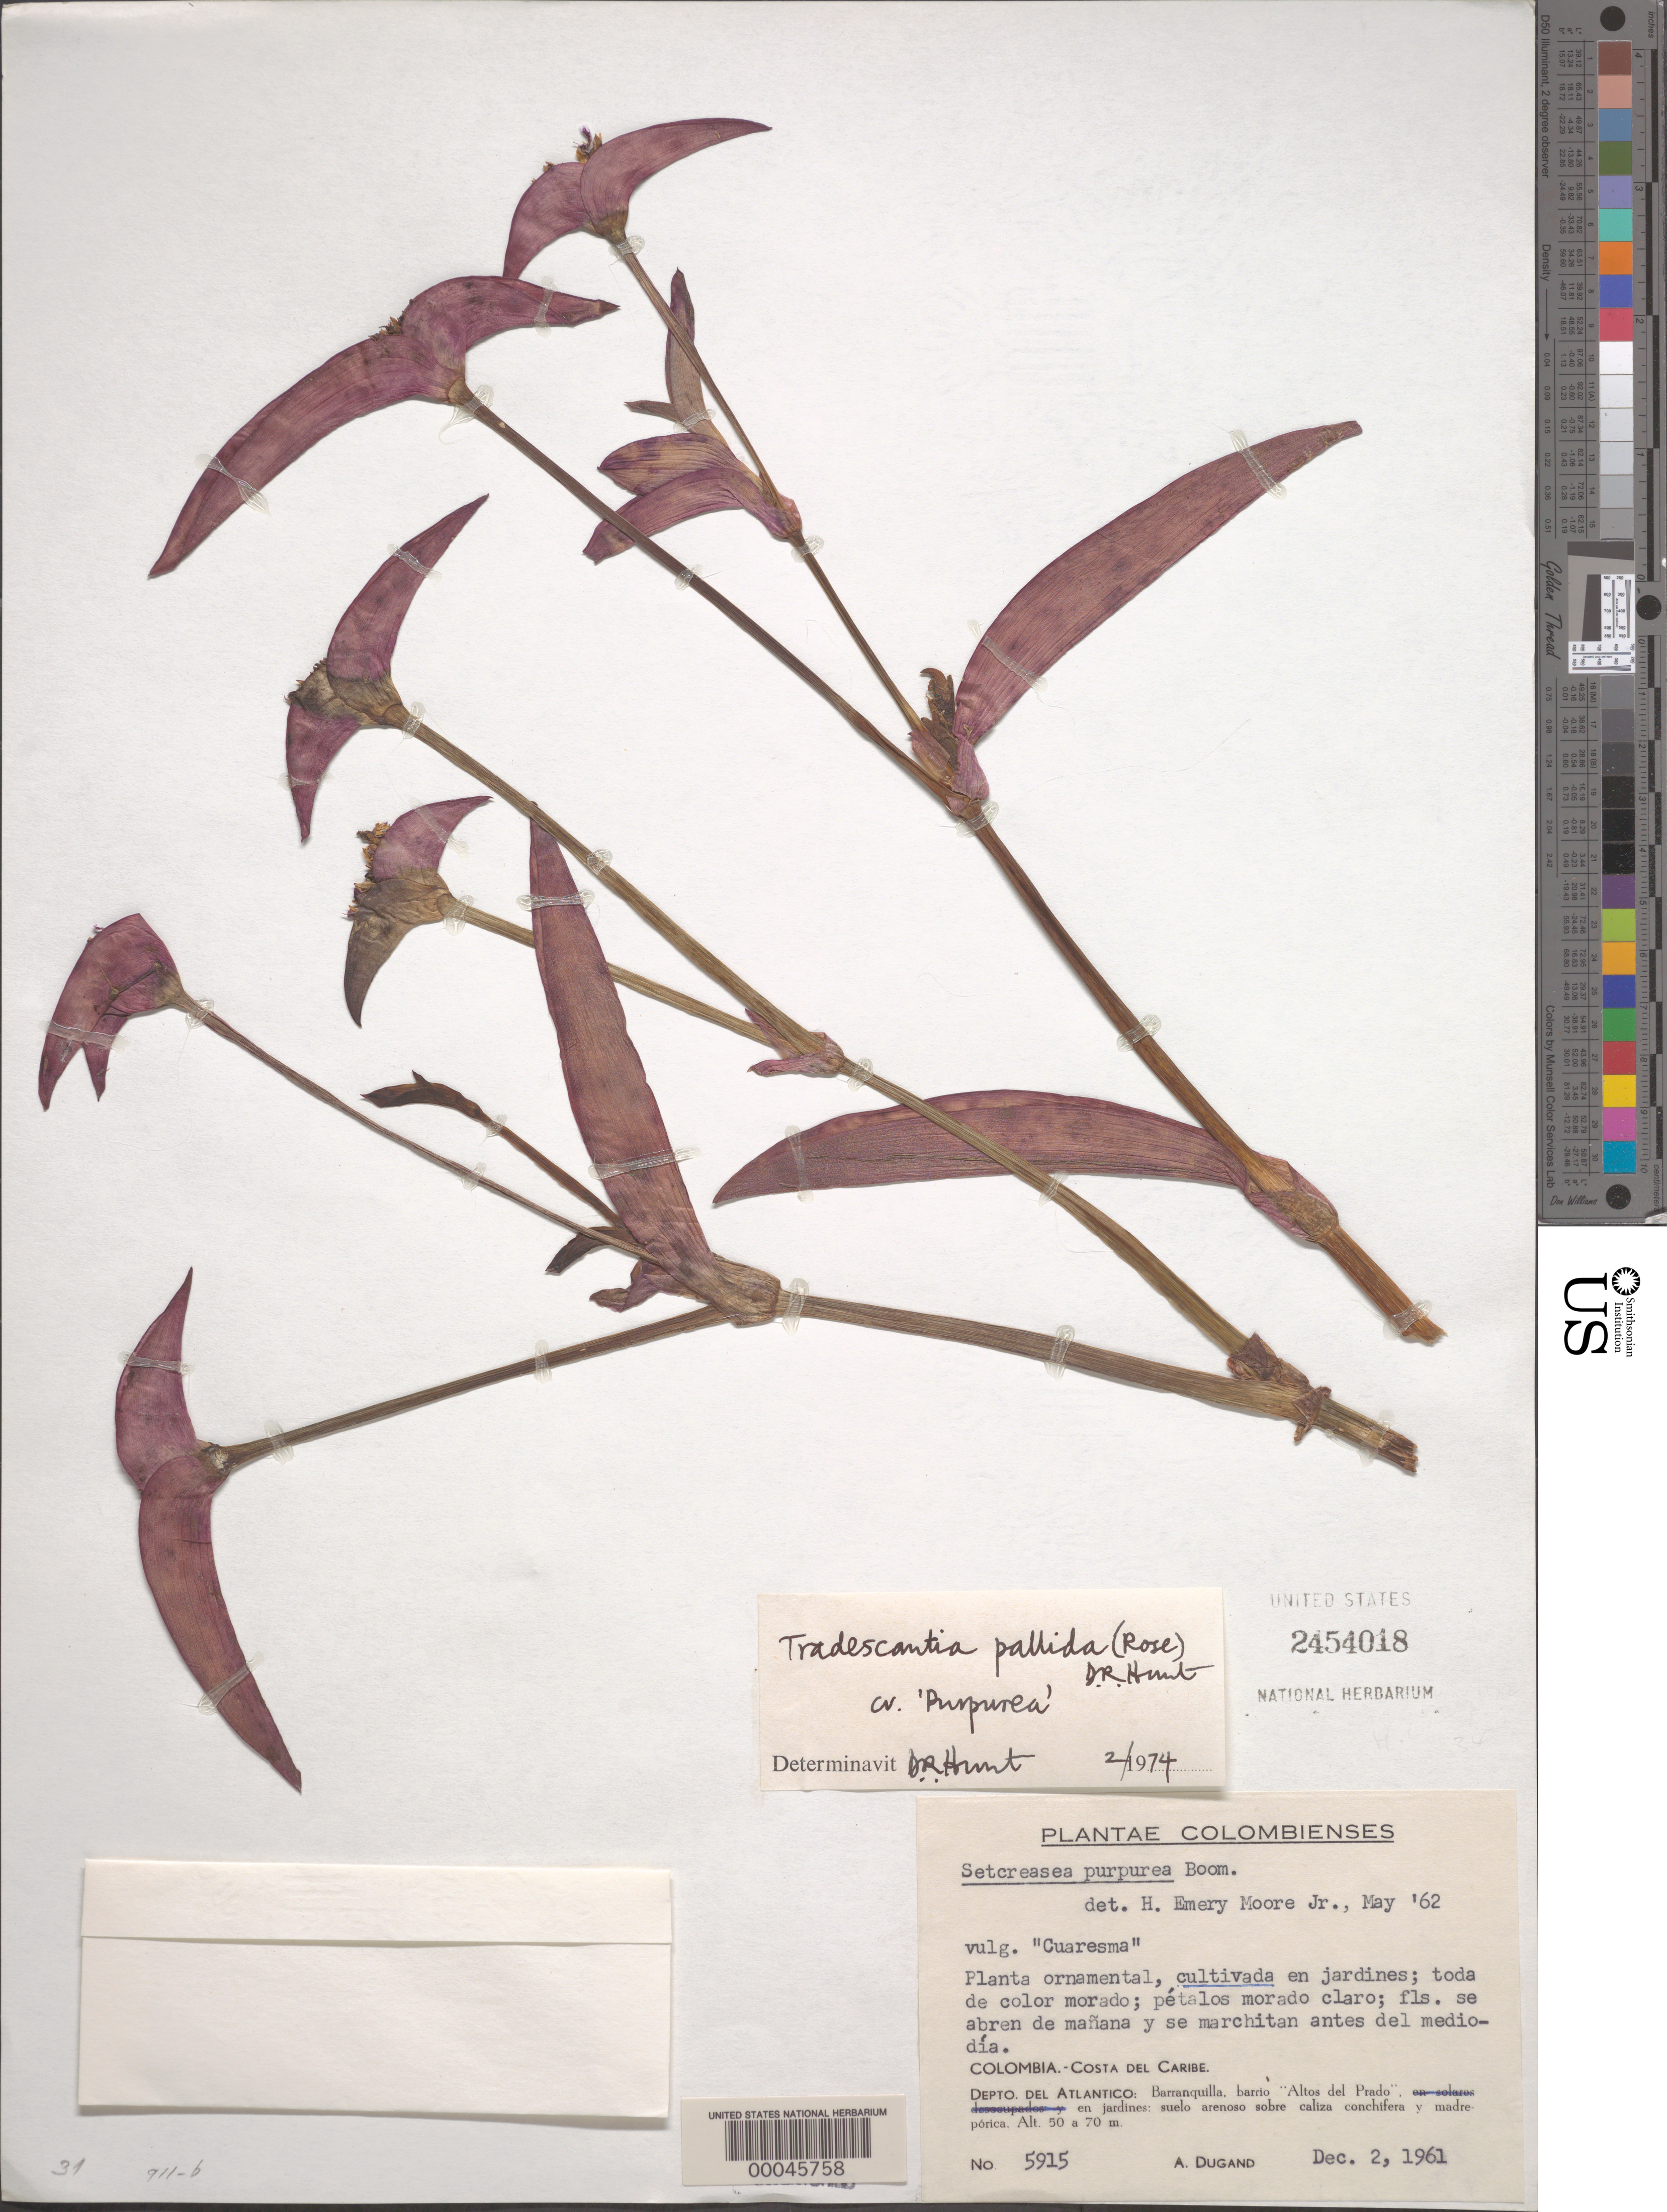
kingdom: Plantae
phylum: Tracheophyta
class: Liliopsida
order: Commelinales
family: Commelinaceae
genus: Tradescantia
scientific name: Tradescantia pallida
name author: (Rose) D.R. Hunt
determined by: Hunt, D. R.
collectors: A. Dugand G.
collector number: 5915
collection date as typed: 02 Dec 1961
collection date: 1961-12-02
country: Colombia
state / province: Atlántico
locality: Costa del Caribe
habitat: Gardens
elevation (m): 50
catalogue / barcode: US 2454018